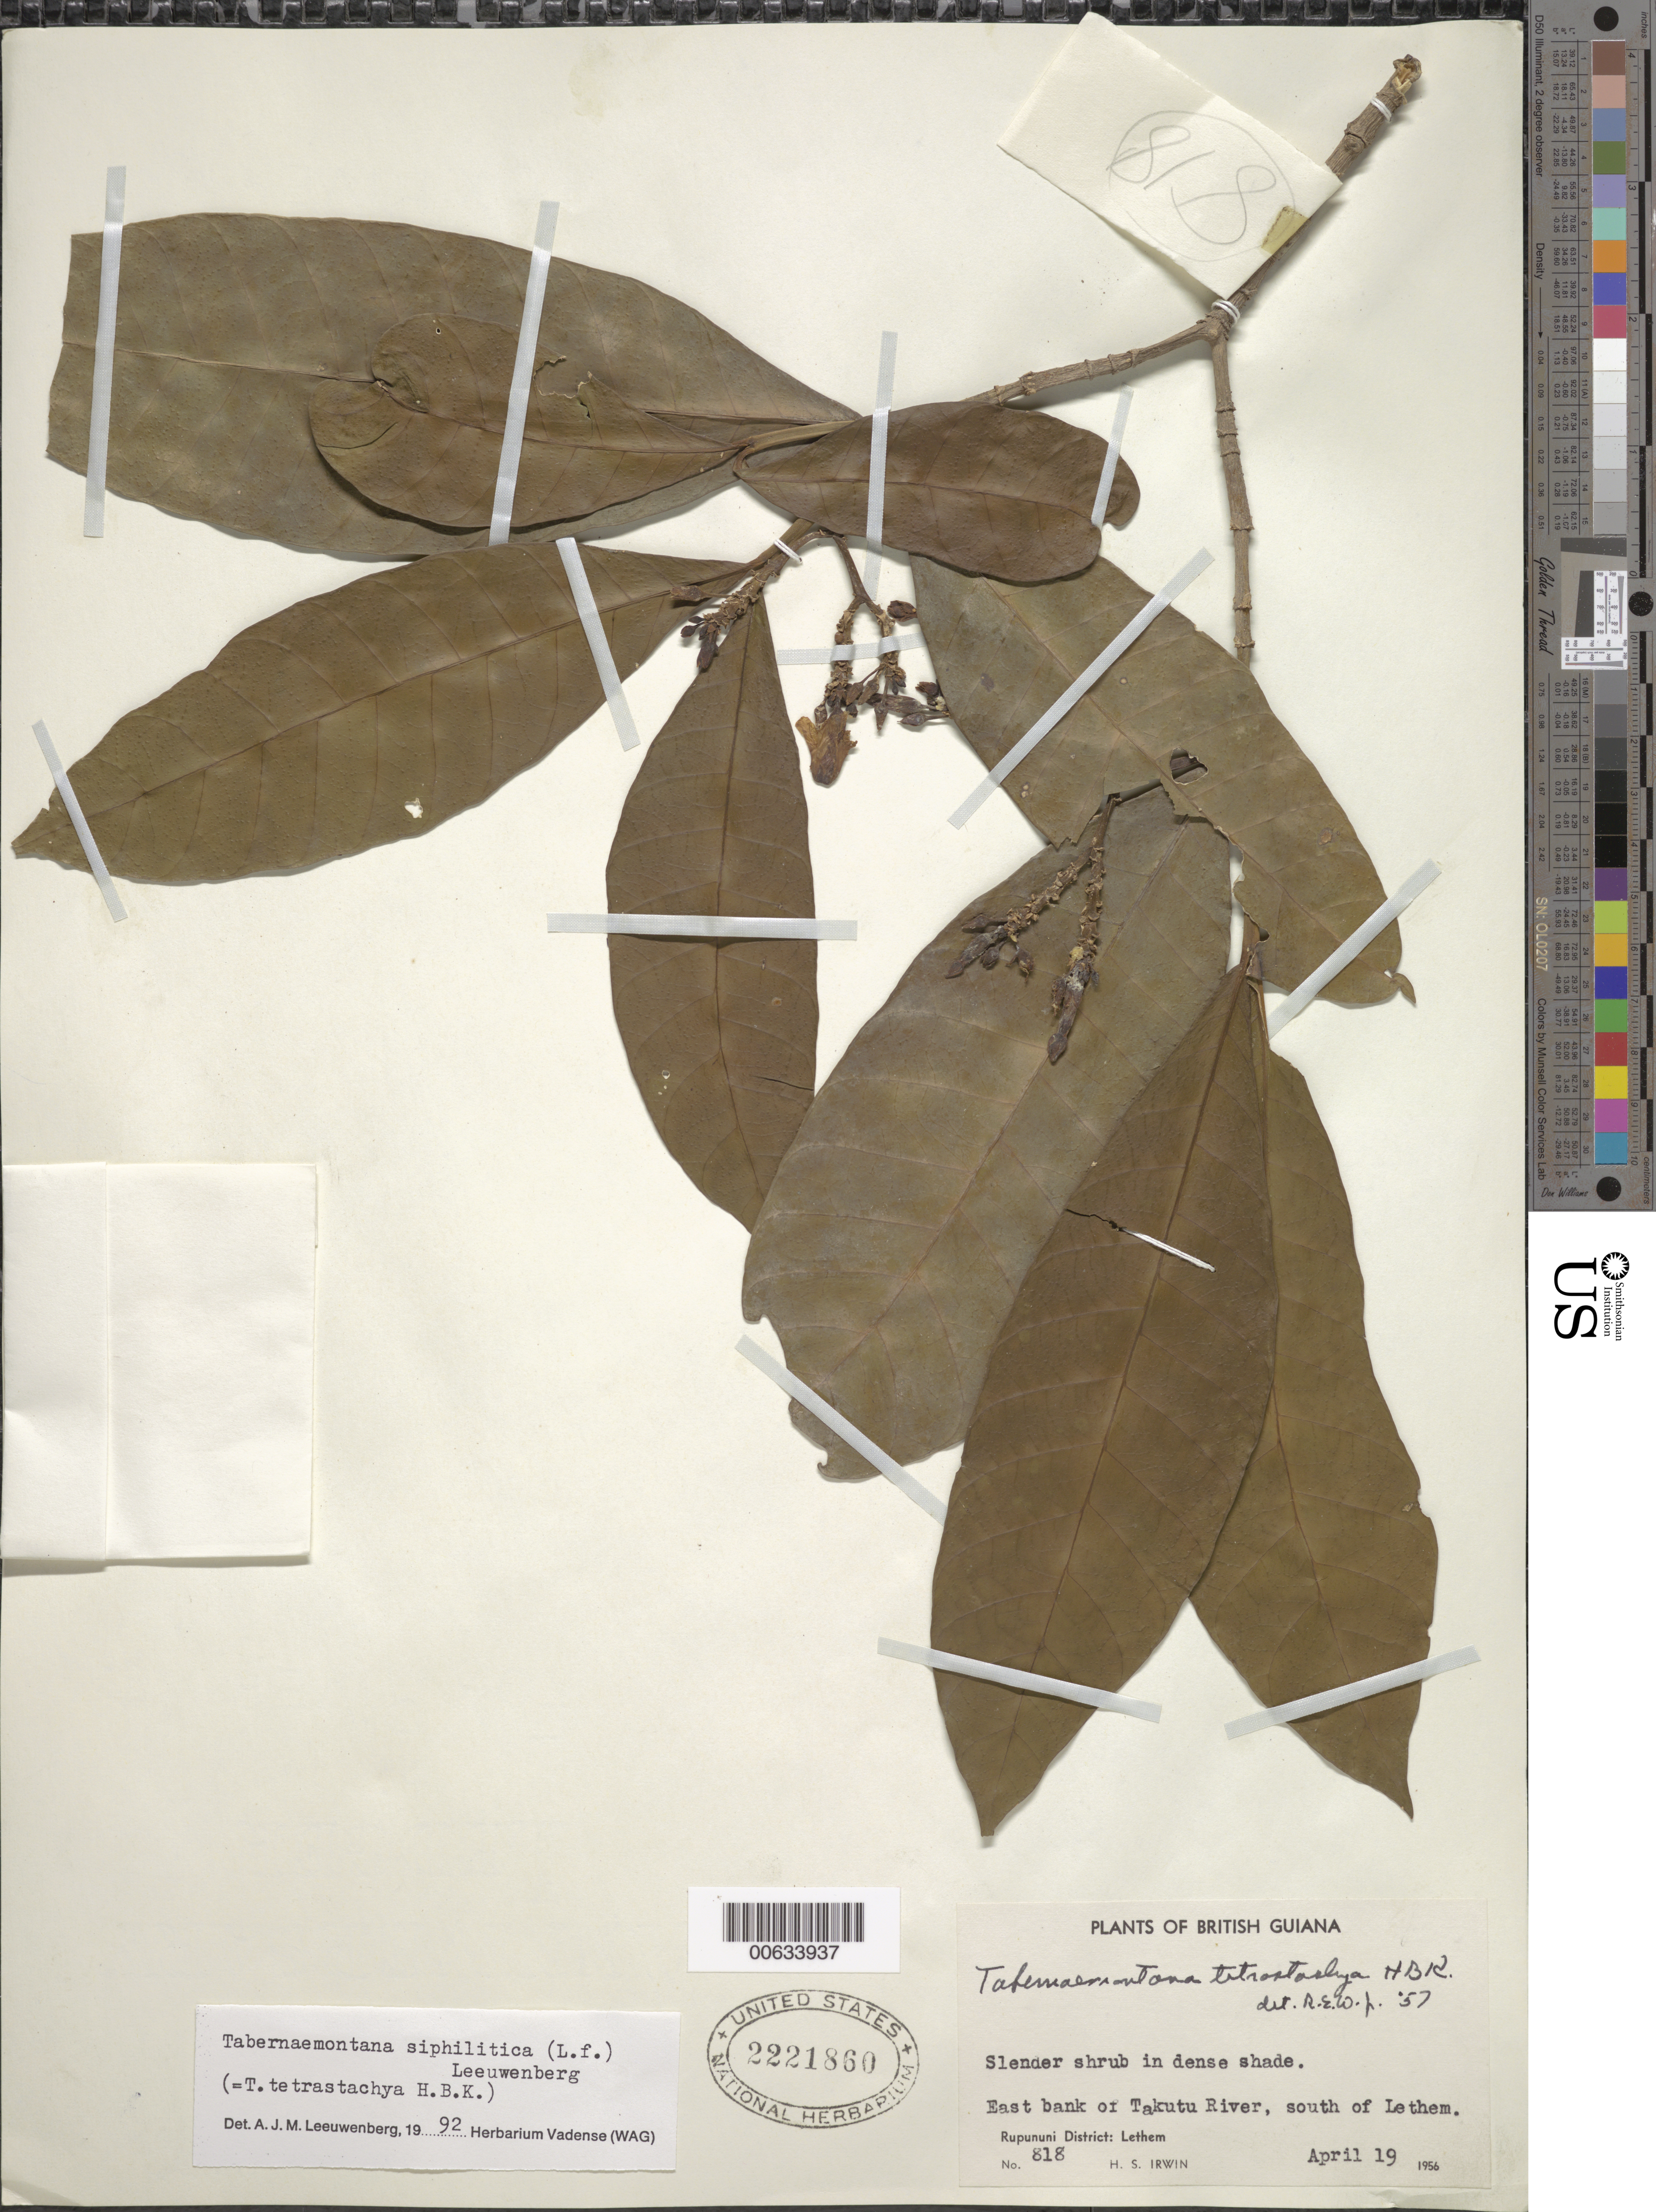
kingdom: Plantae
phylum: Tracheophyta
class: Magnoliopsida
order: Gentianales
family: Apocynaceae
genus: Tabernaemontana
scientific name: Tabernaemontana siphilitica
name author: (L. f.) Leeuwenb.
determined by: Leeuwenberg, A. J. M.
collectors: H. Irwin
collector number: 818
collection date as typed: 19-Apr-56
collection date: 1956-04-19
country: Guyana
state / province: U. Takutu-U. Essequibo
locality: Lethem, S. of, east bank of Takutu R., Rupununi Dist.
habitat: Dense shade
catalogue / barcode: US 2221860